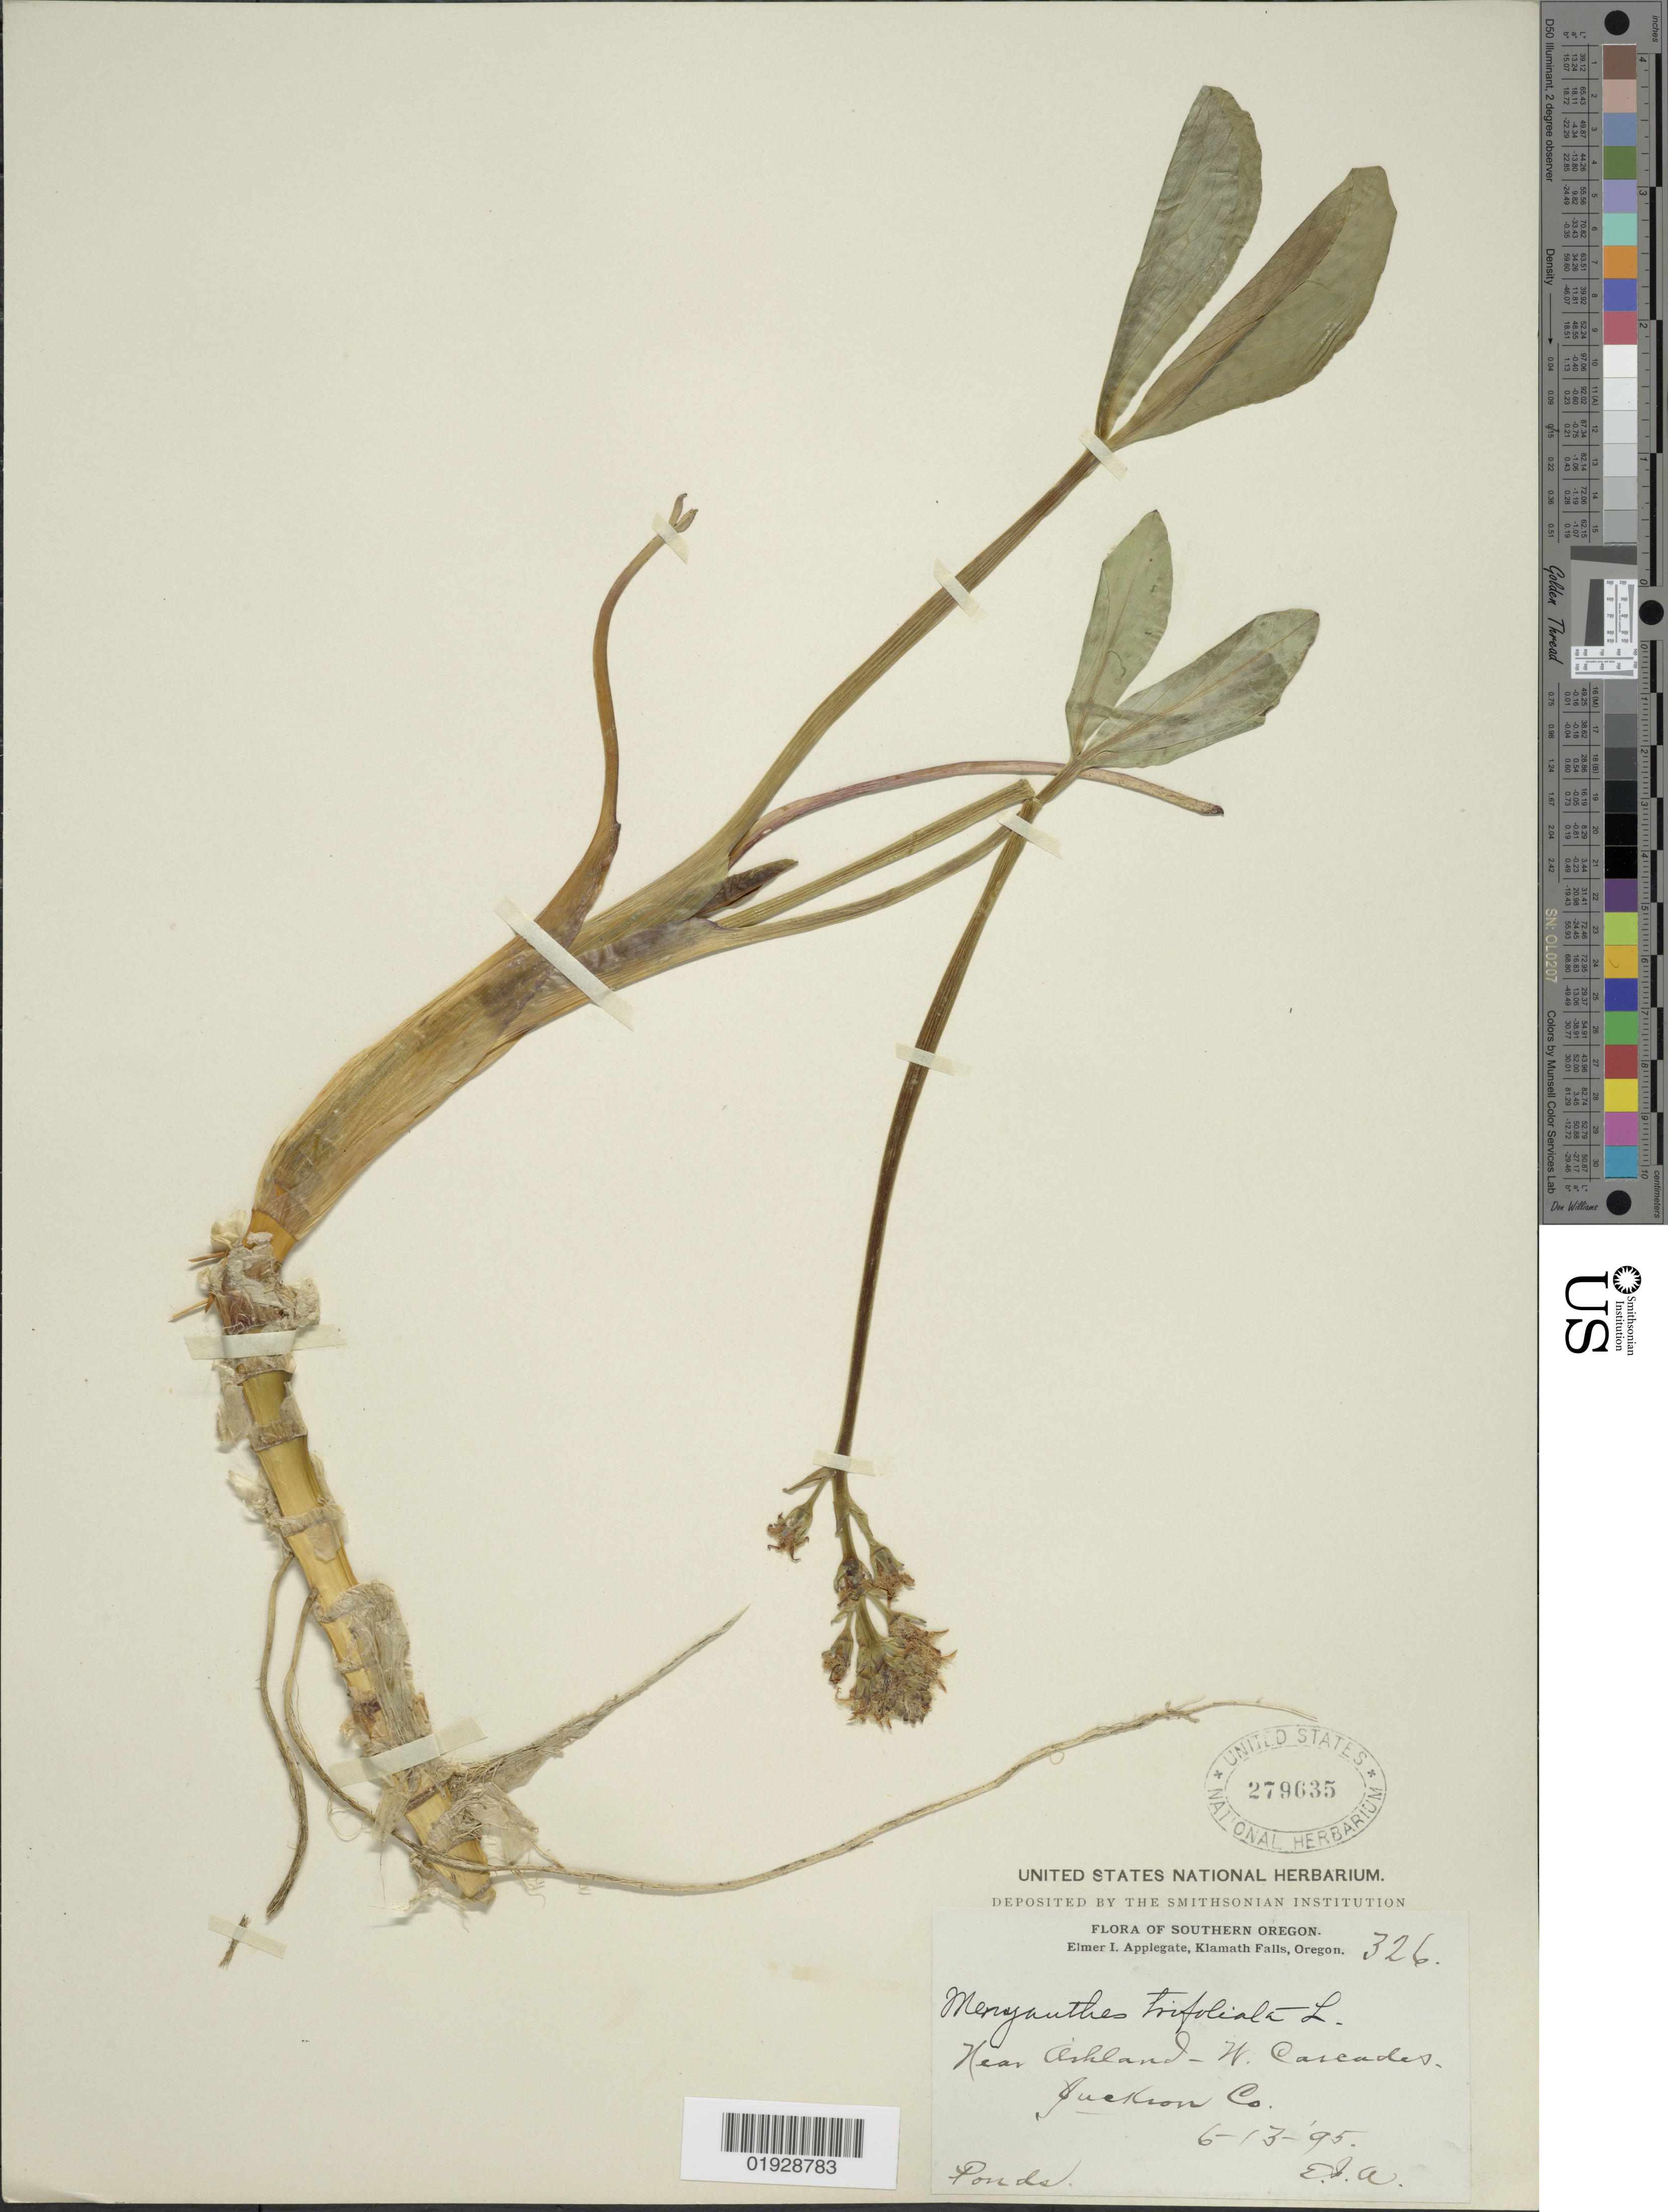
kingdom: Plantae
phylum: Tracheophyta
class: Magnoliopsida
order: Asterales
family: Menyanthaceae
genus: Menyanthes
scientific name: Menyanthes trifoliata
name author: L.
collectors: E. I. Applegate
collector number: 326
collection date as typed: Transcribed d/m/y: 13/6/95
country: United States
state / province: Oregon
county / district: Jackson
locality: Southern Oregon, Klamath Falls, Near Ashland - W. Cascades, Jackson Co.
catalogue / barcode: US 279635